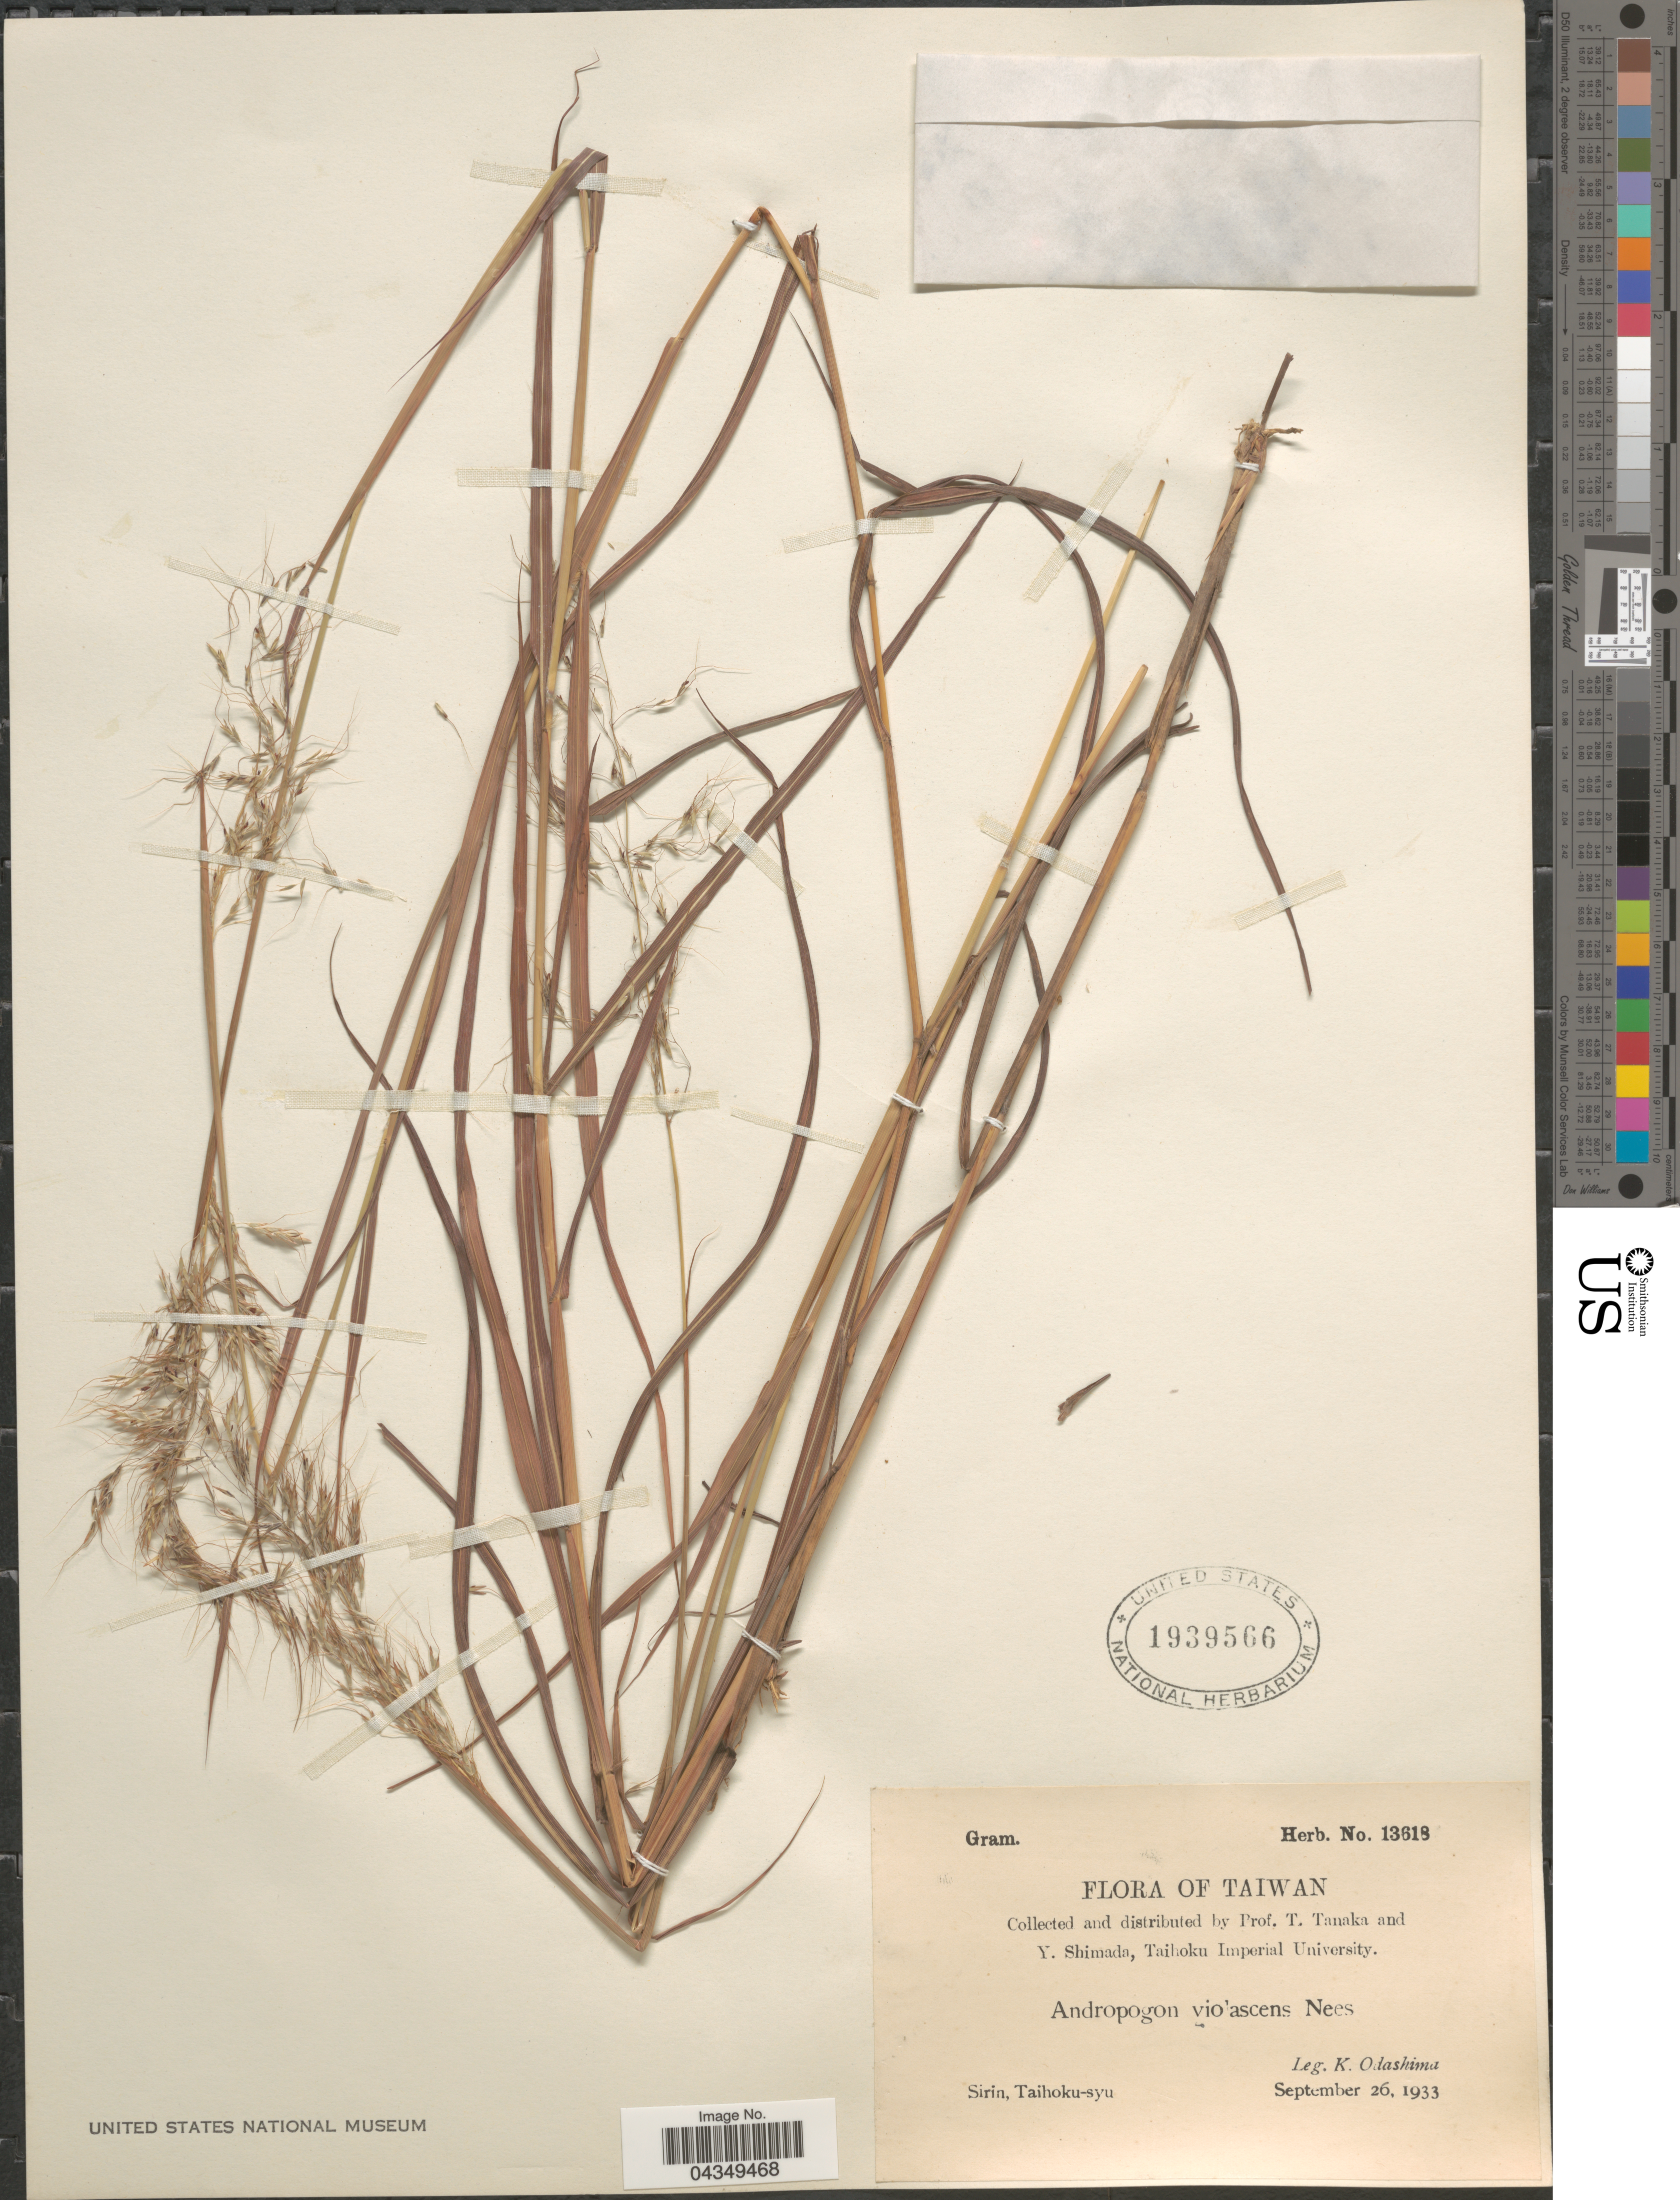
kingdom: Plantae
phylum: Tracheophyta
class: Liliopsida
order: Poales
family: Poaceae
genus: Capillipedium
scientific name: Capillipedium parviflorum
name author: (R. Br.) Stapf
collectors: T. Tanaka, Y. Shimada & K. Odashima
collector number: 13618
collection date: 1933-09-26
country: Taiwan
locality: Sirin, Taihoku-syu.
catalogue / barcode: US 1939566